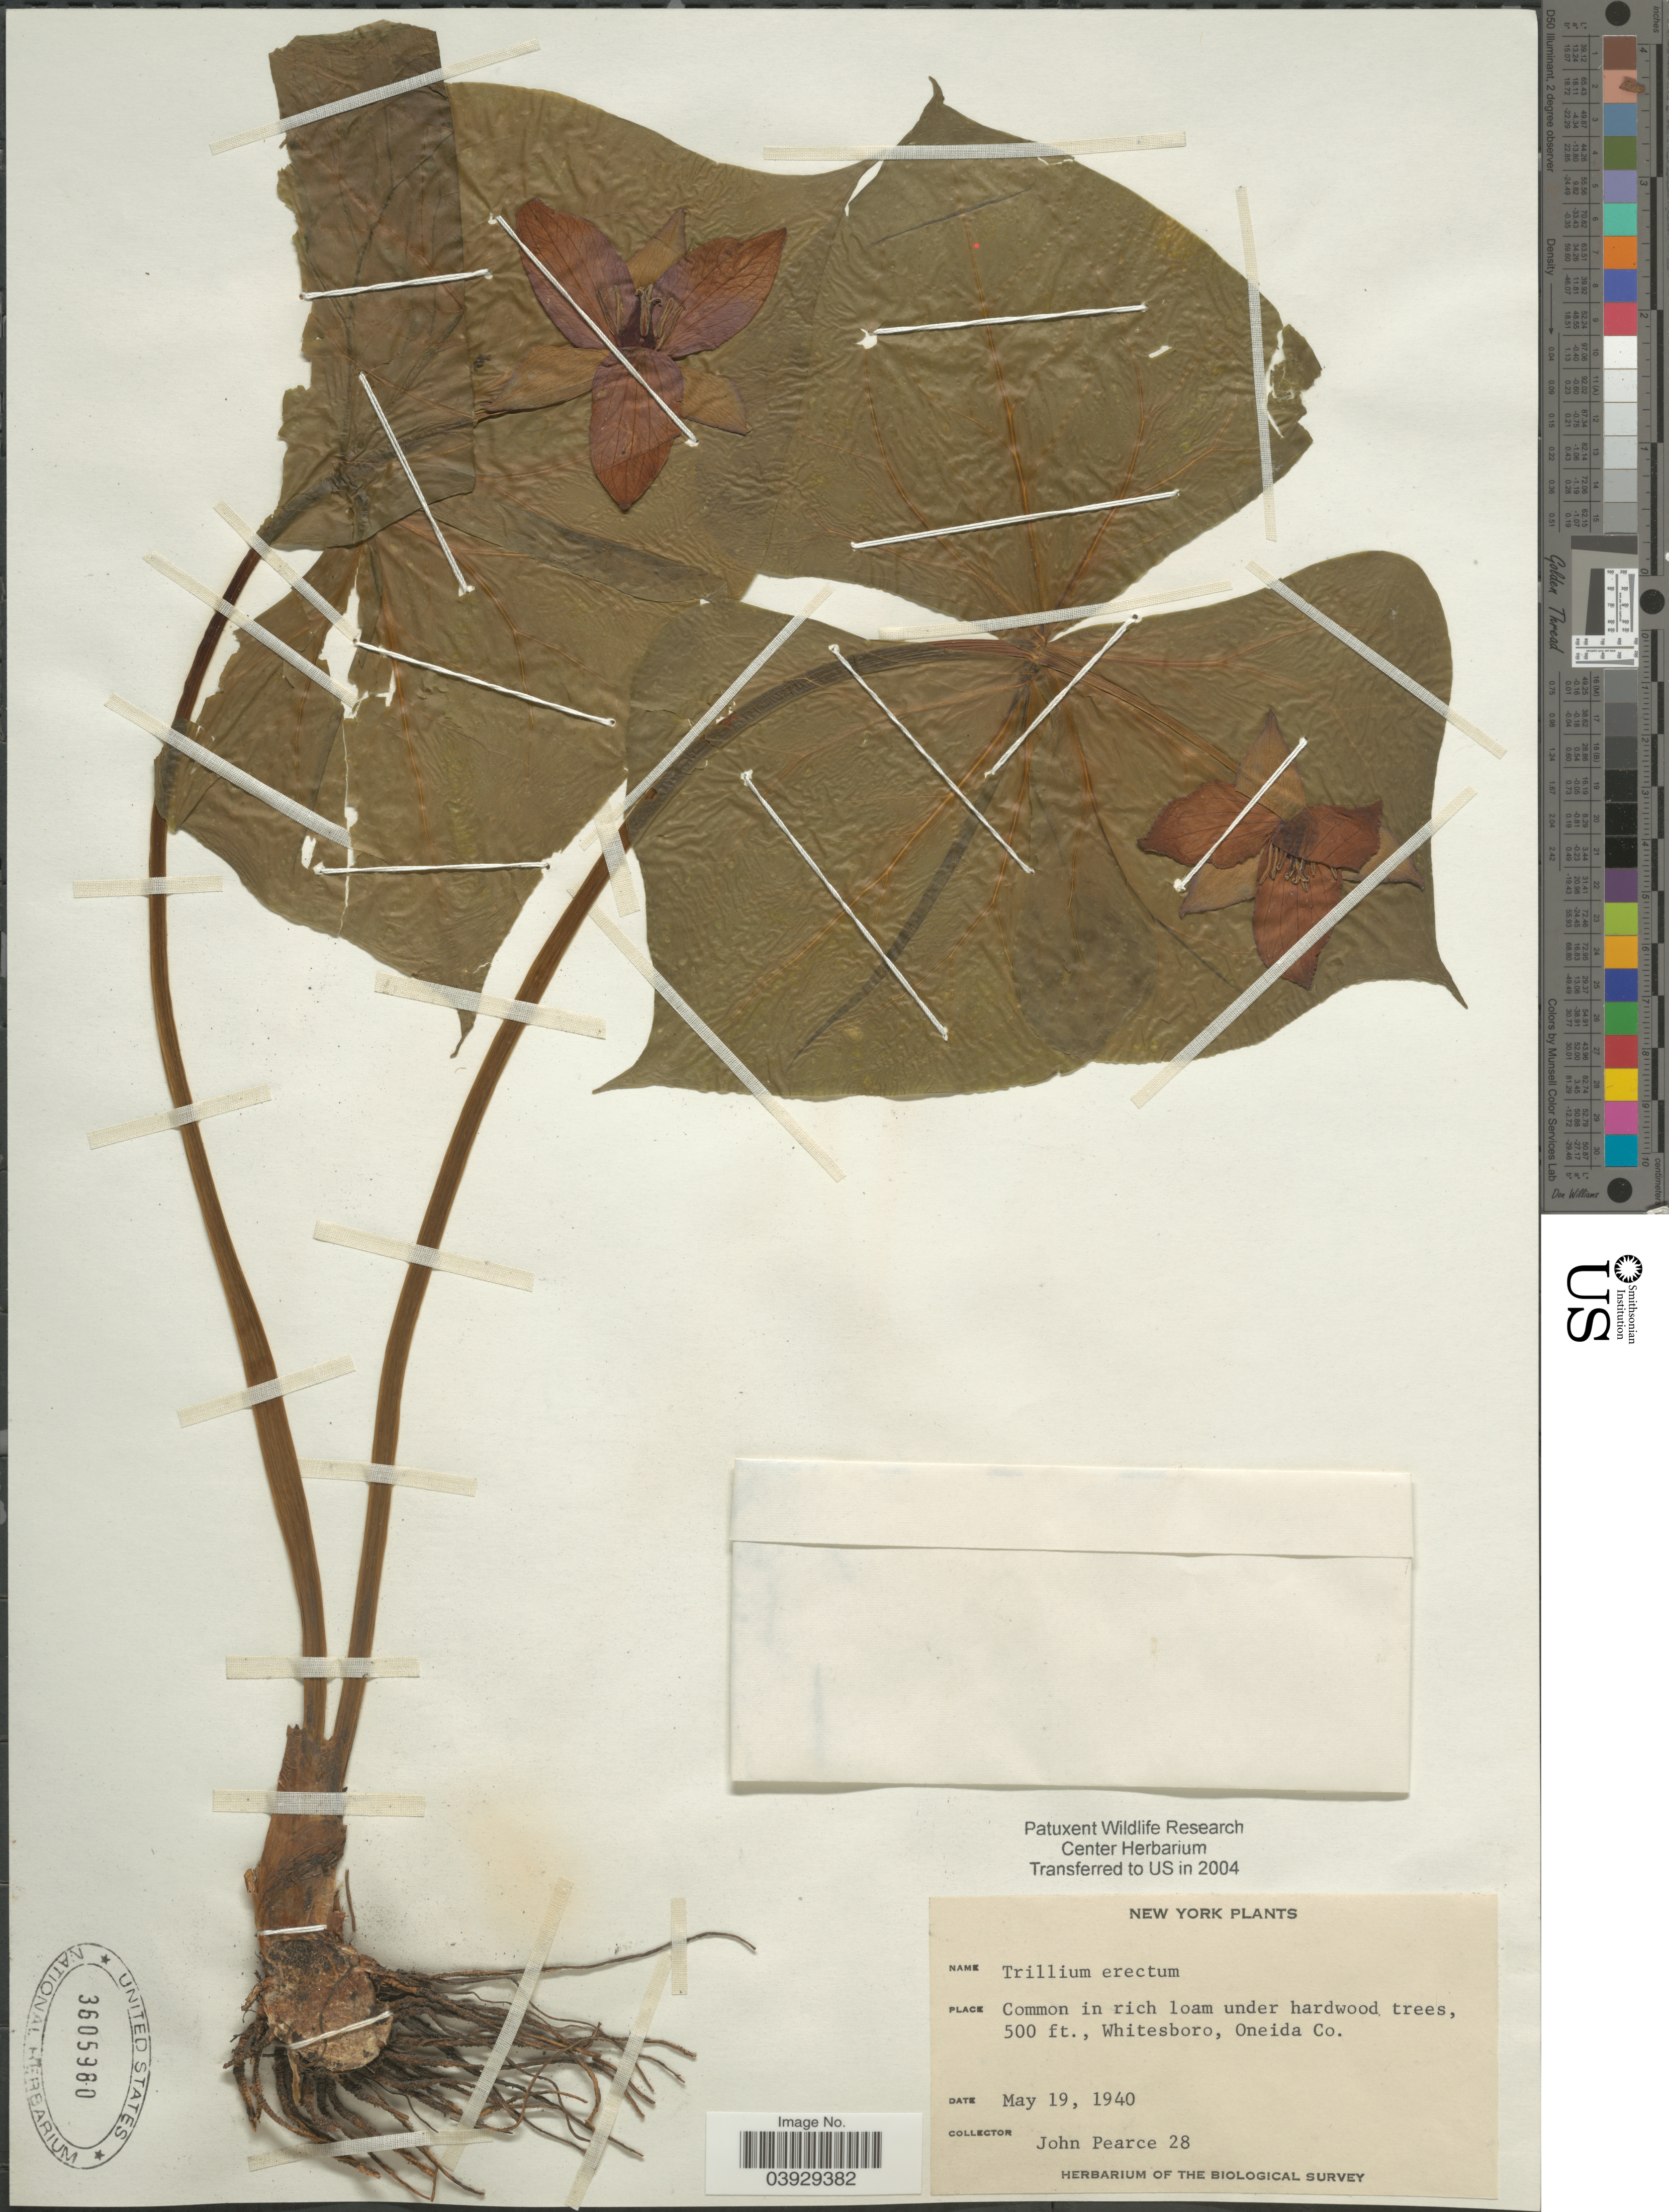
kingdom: Plantae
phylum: Tracheophyta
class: Liliopsida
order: Liliales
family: Melanthiaceae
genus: Trillium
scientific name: Trillium erectum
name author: L.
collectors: J. Pearce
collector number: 28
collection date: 1940-05-19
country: United States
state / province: New York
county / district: Oneida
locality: Whitesboro, Oneida Co.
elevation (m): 152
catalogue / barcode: US 3605980